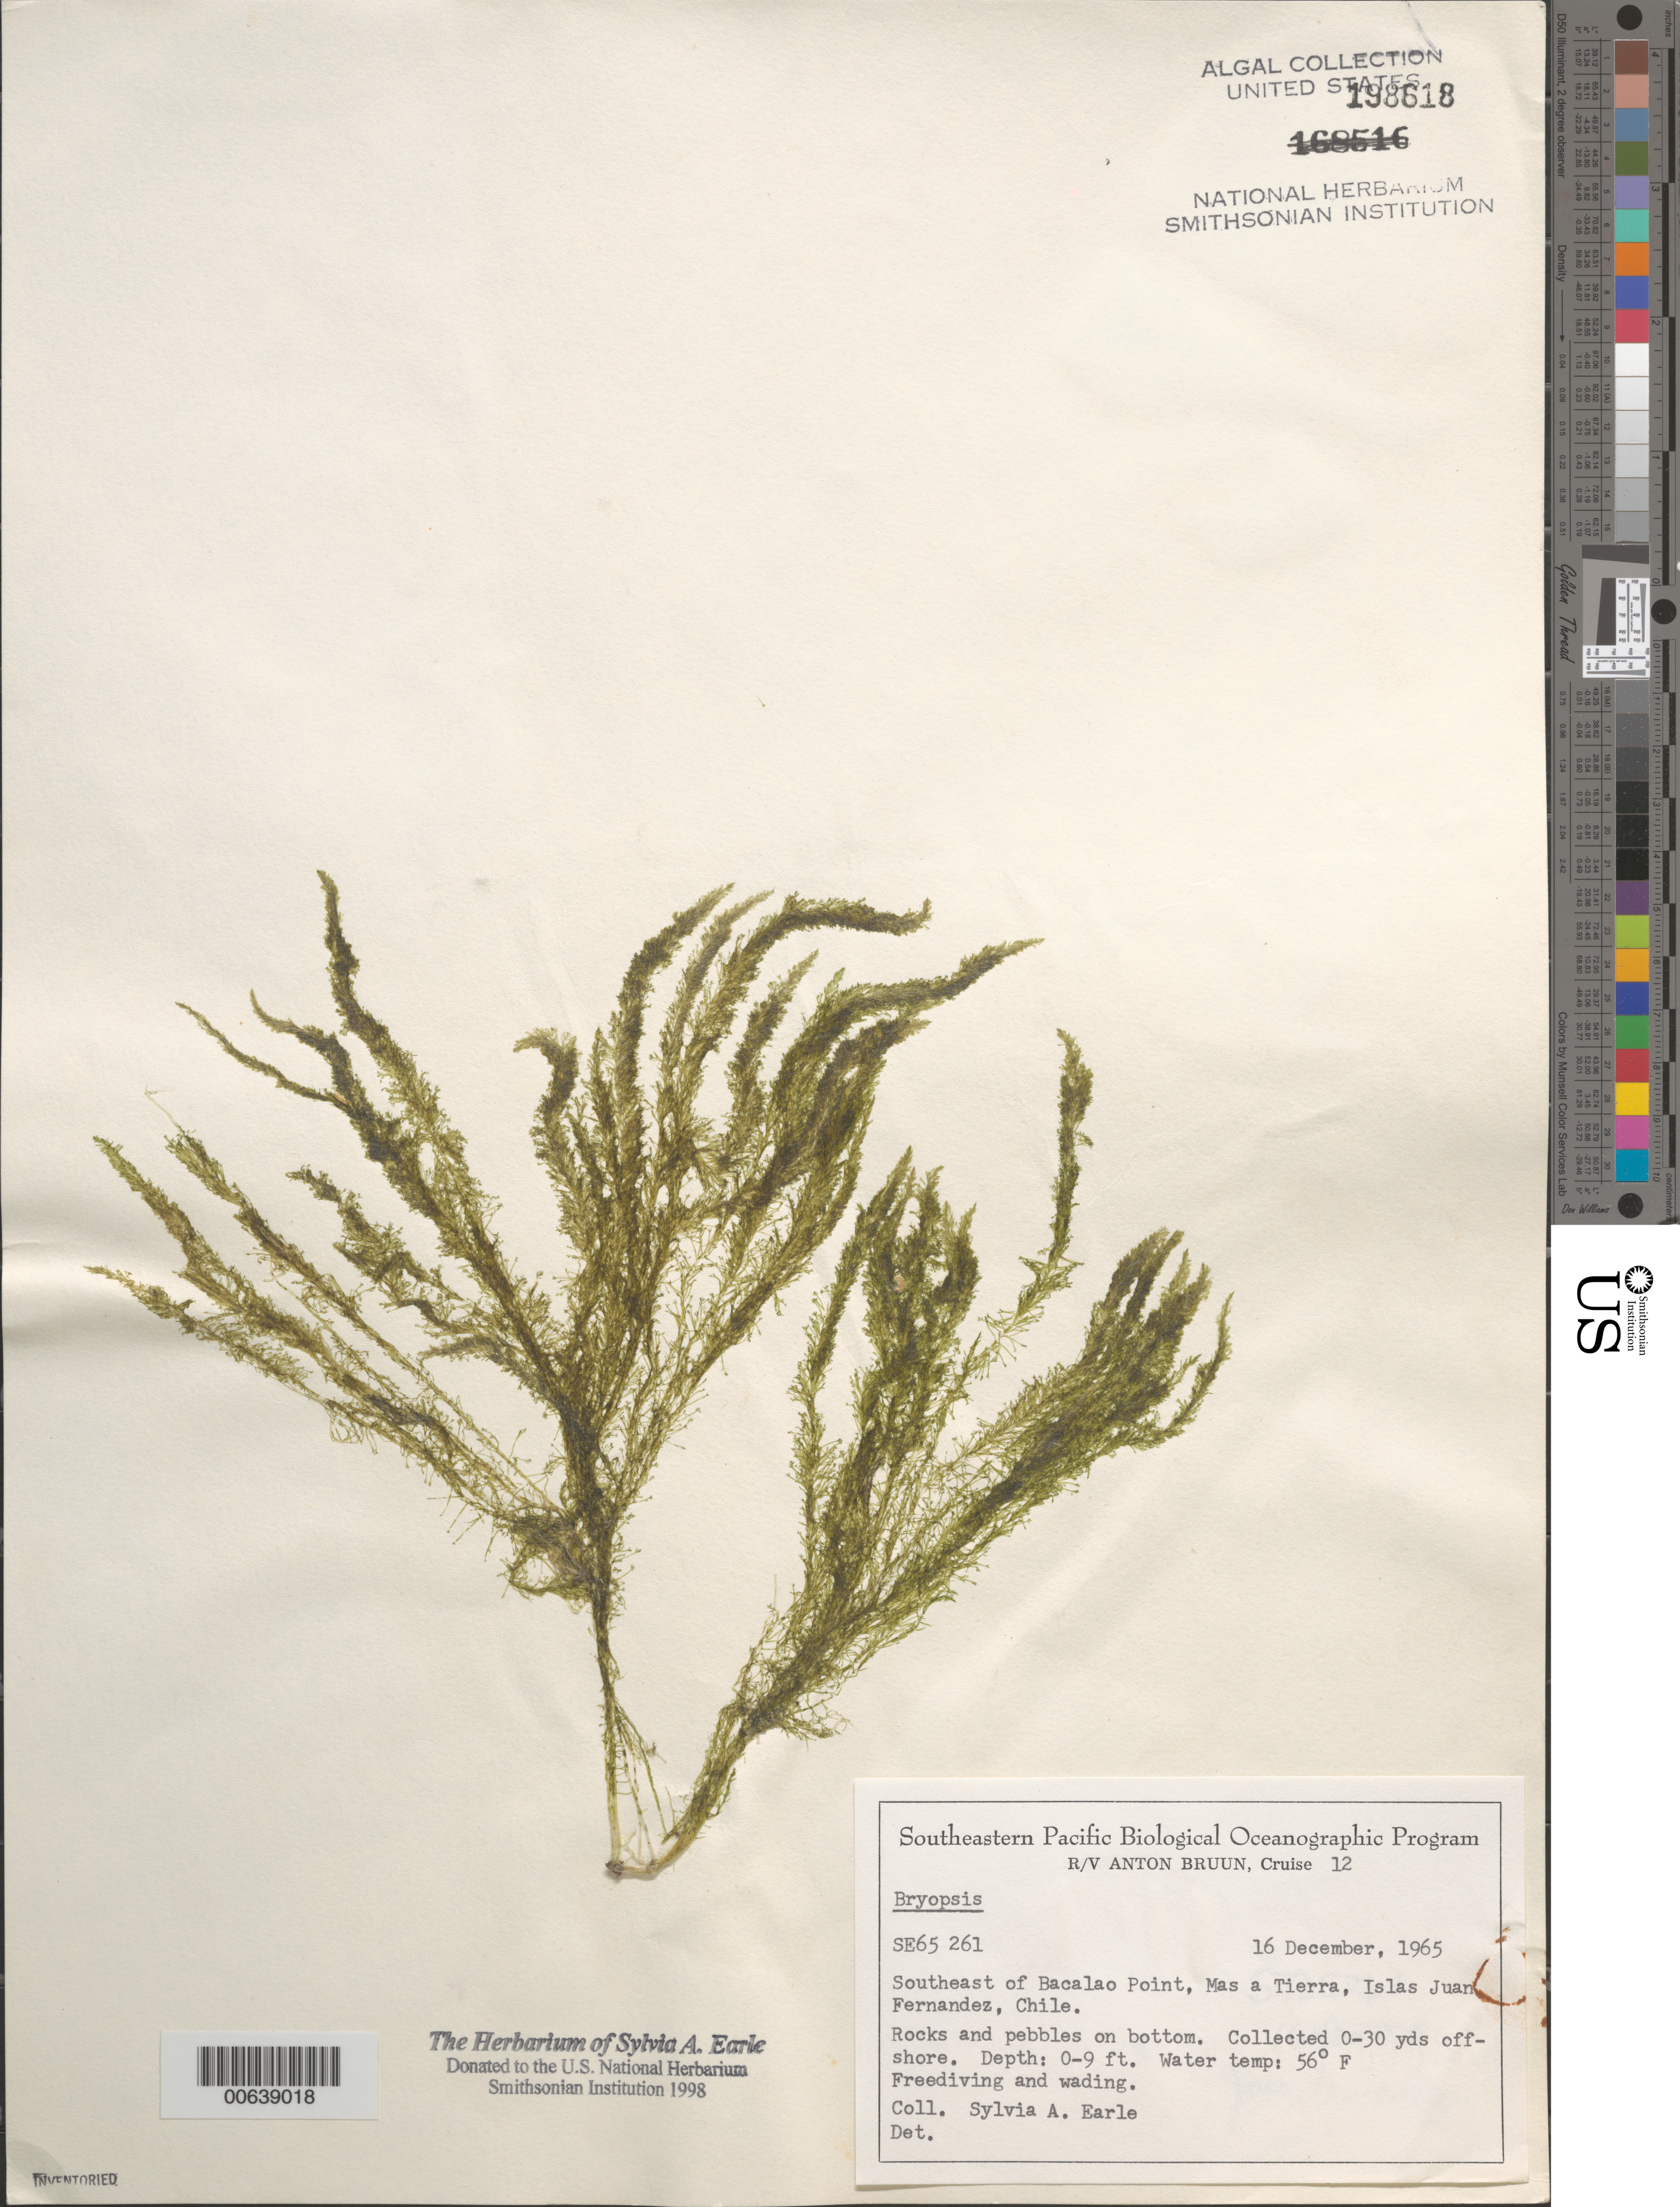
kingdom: Plantae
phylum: Chlorophyta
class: Ulvophyceae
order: Bryopsidales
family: Bryopsidaceae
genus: Bryopsis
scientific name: Bryopsis sp.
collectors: S. A. Earle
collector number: SE 65261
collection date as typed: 16 Dec 1965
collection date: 1965-12-16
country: Chile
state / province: Valparaíso (V)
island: Isla Más a Tierra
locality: Southeast of Bacalao Point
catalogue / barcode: US 198618